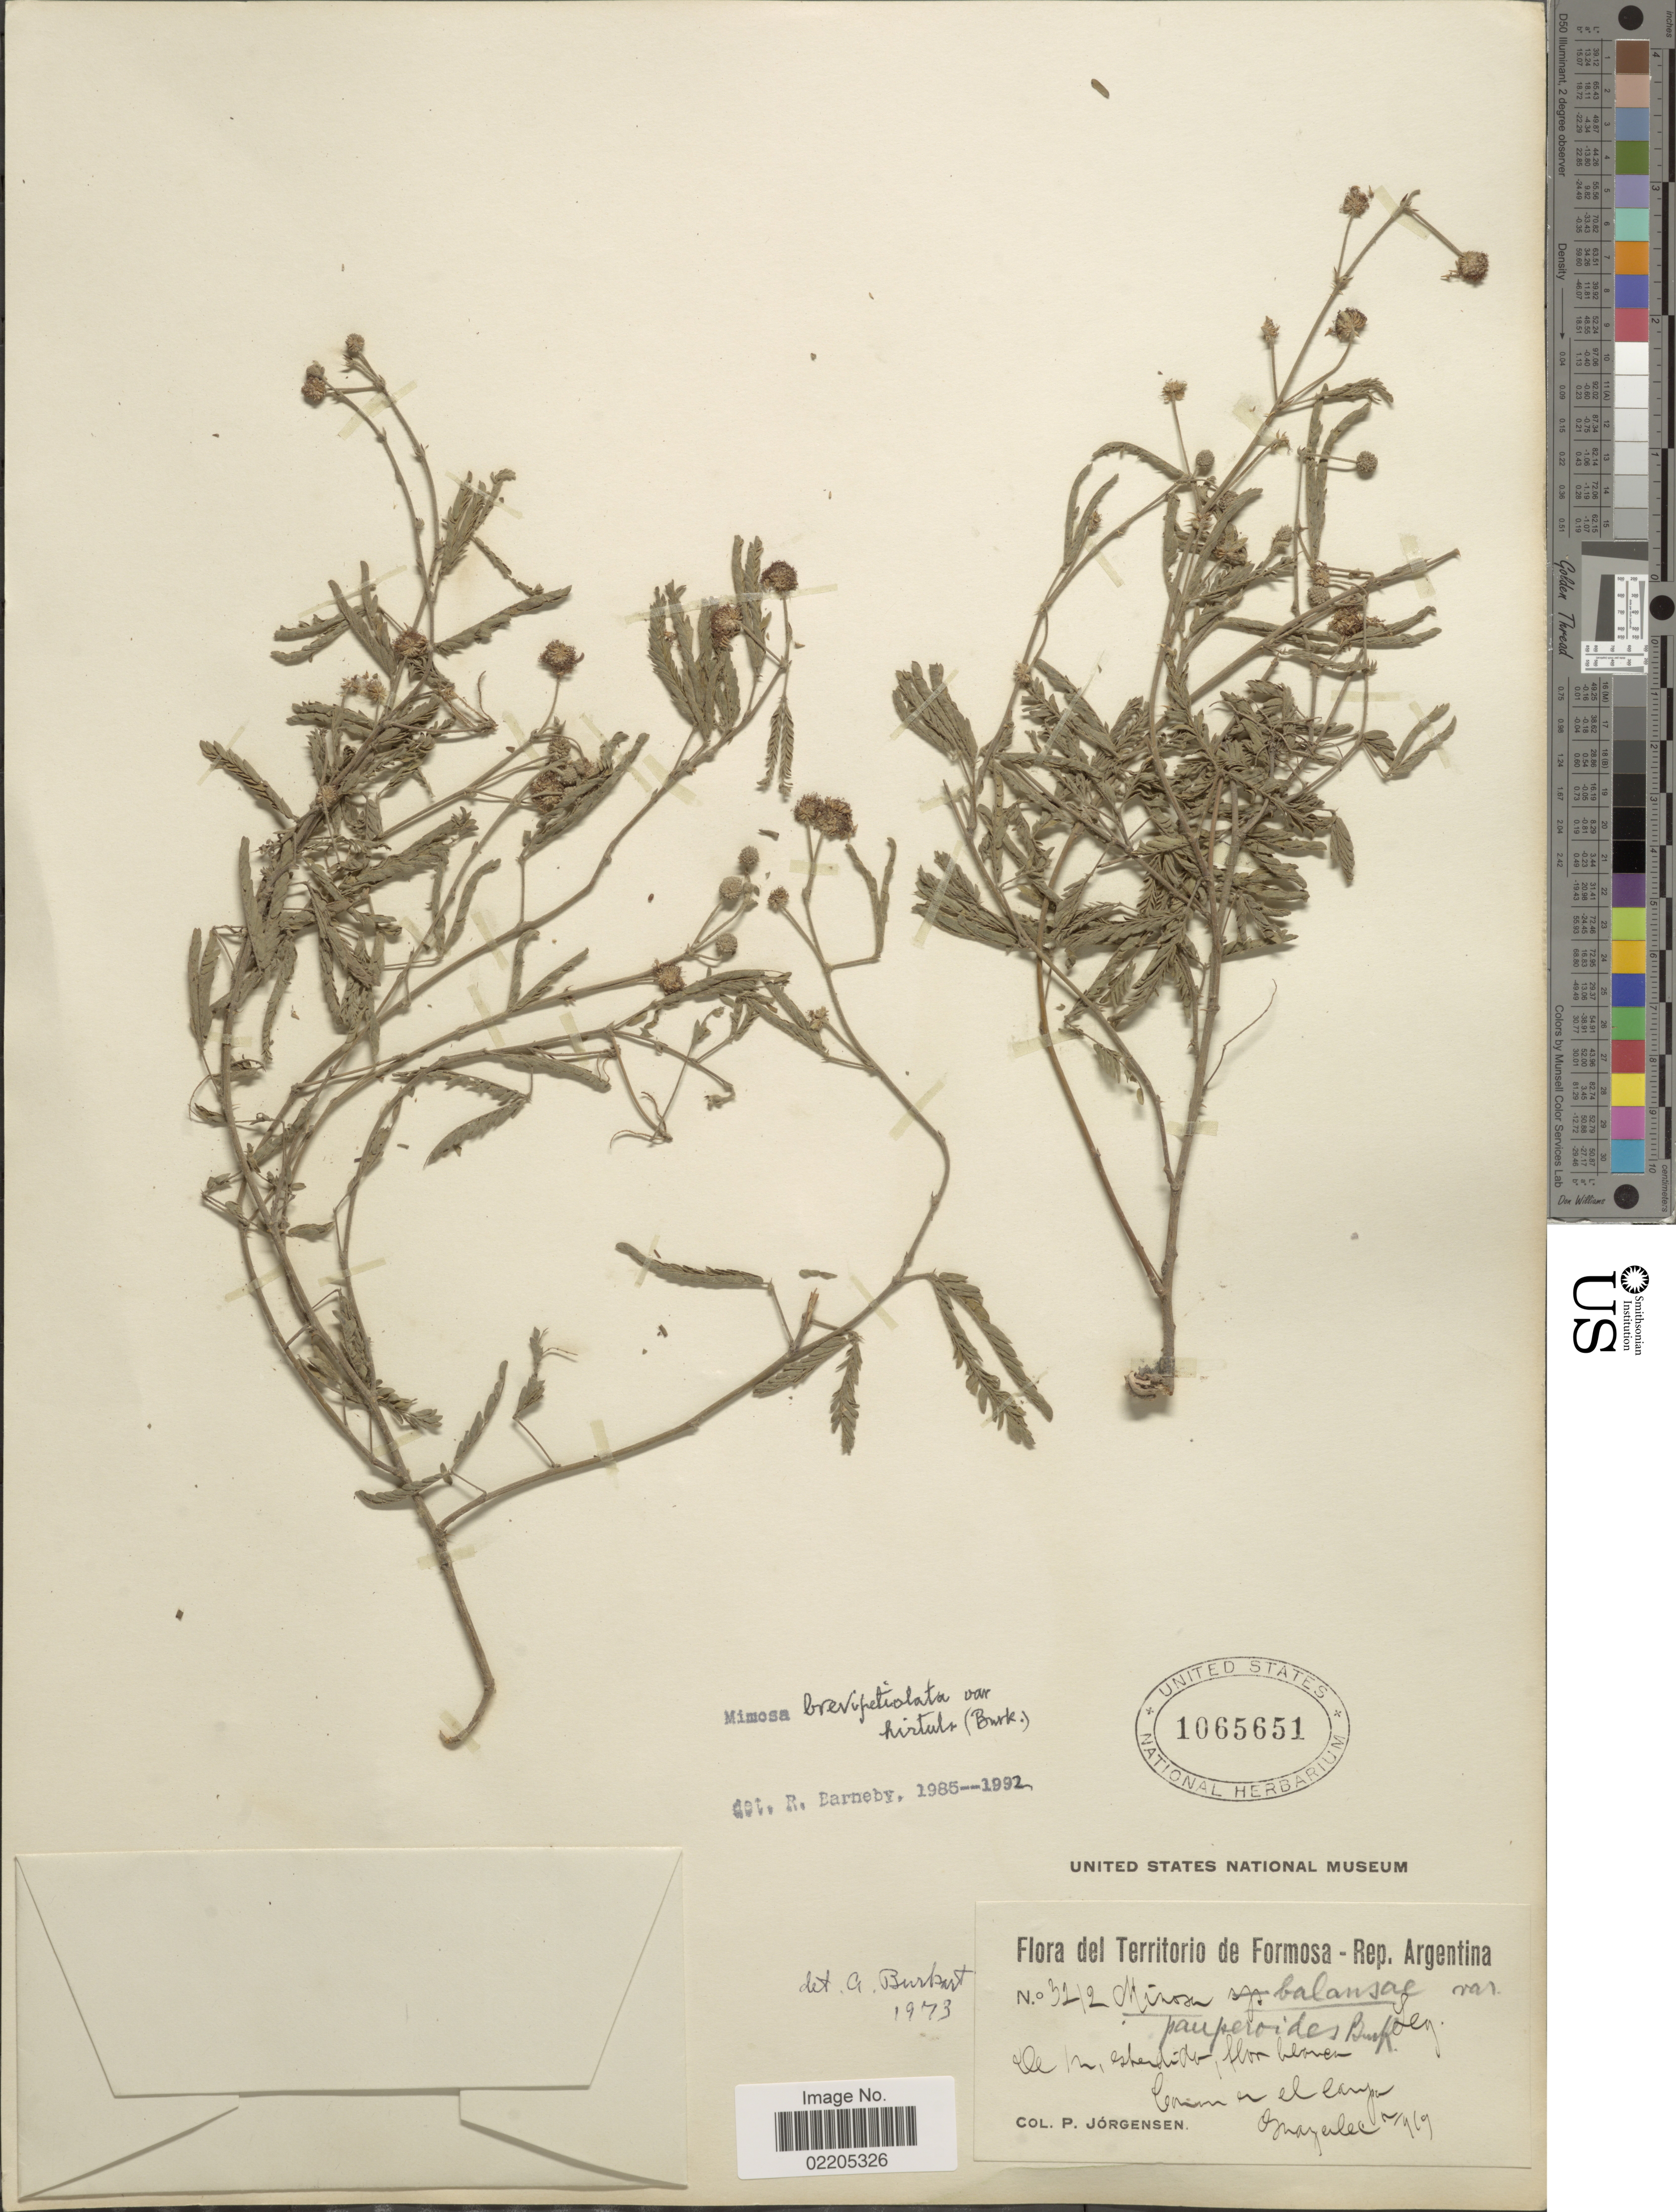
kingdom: Plantae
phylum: Tracheophyta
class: Magnoliopsida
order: Fabales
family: Fabaceae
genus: Mimosa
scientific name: Mimosa brevipetiolata var. hirtula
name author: (Burkart) Barneby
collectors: P. Jörgensen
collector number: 3212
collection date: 1919-02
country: Argentina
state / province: Formosa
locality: Territorio de Formosa, comun en el campo Guaycolec.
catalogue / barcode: US 1065651